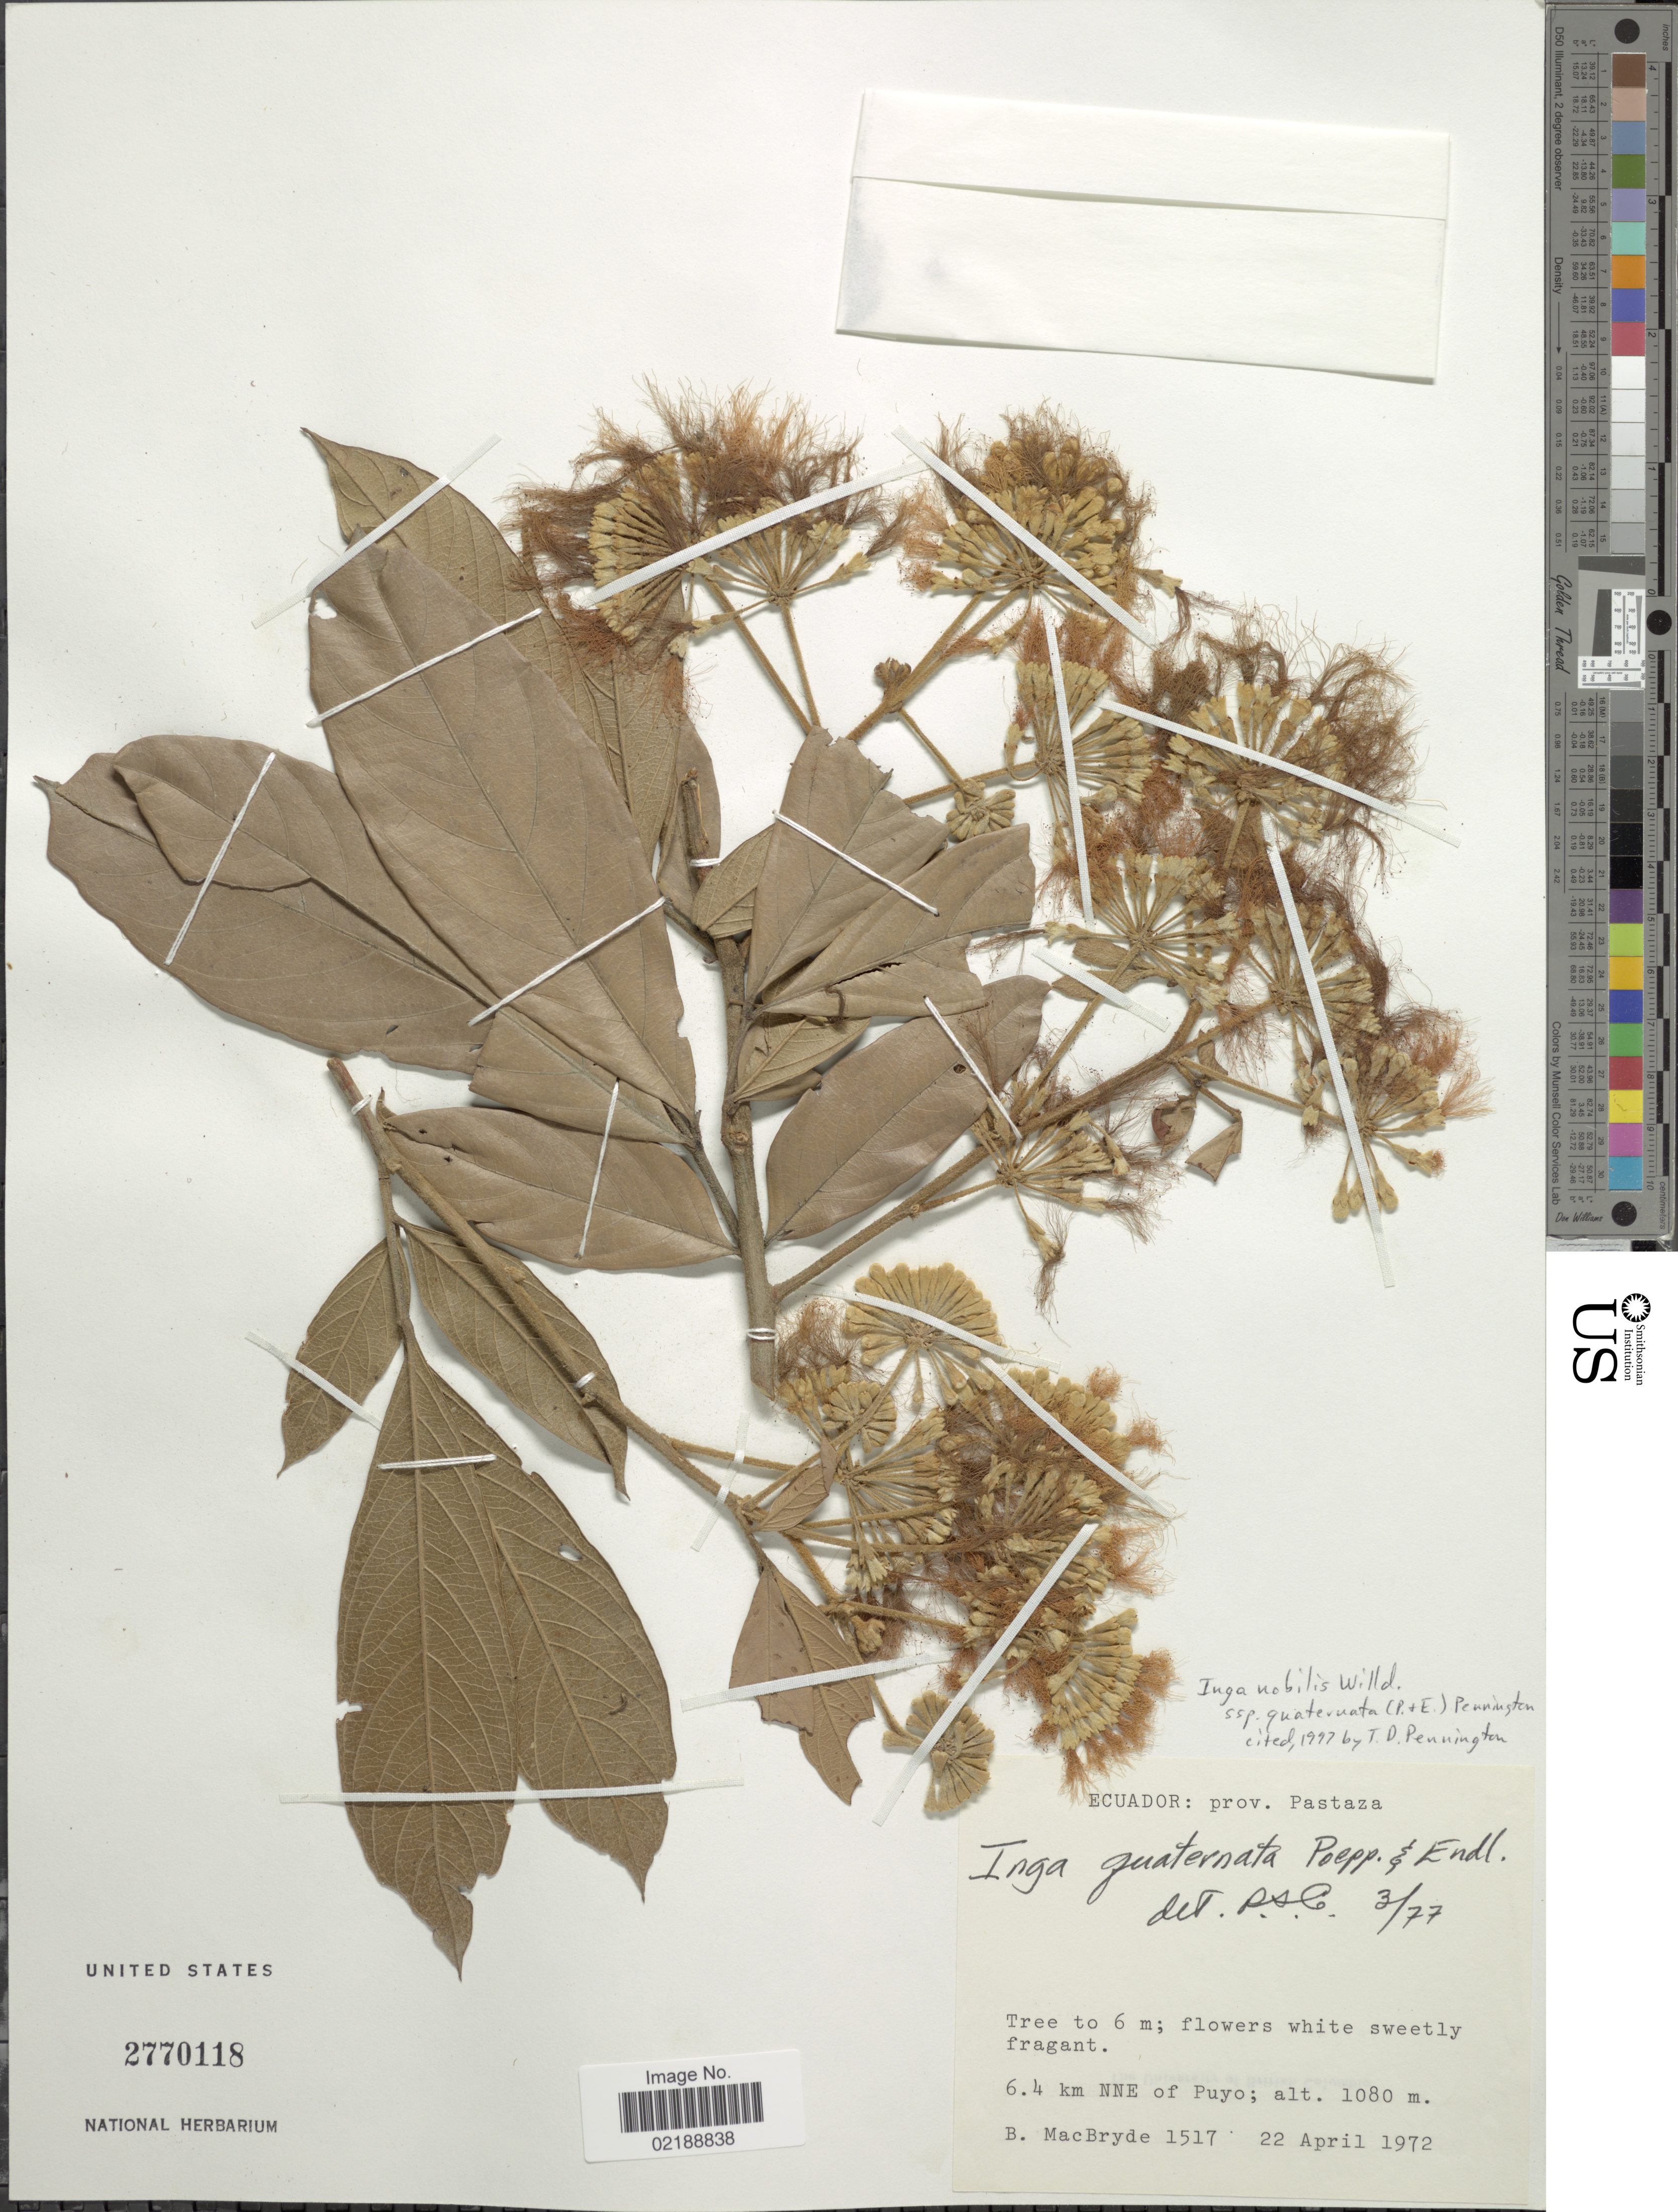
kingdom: Plantae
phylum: Tracheophyta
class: Magnoliopsida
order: Fabales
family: Fabaceae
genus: Inga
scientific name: Inga nobilis subsp. quaternata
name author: (Poepp. & Endl.) T.D. Penn.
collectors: B. MacBryde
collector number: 1517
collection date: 1972-04-22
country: Ecuador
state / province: Pastaza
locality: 6.4 km NNE of Puyo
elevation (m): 1080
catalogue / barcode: US 2770118